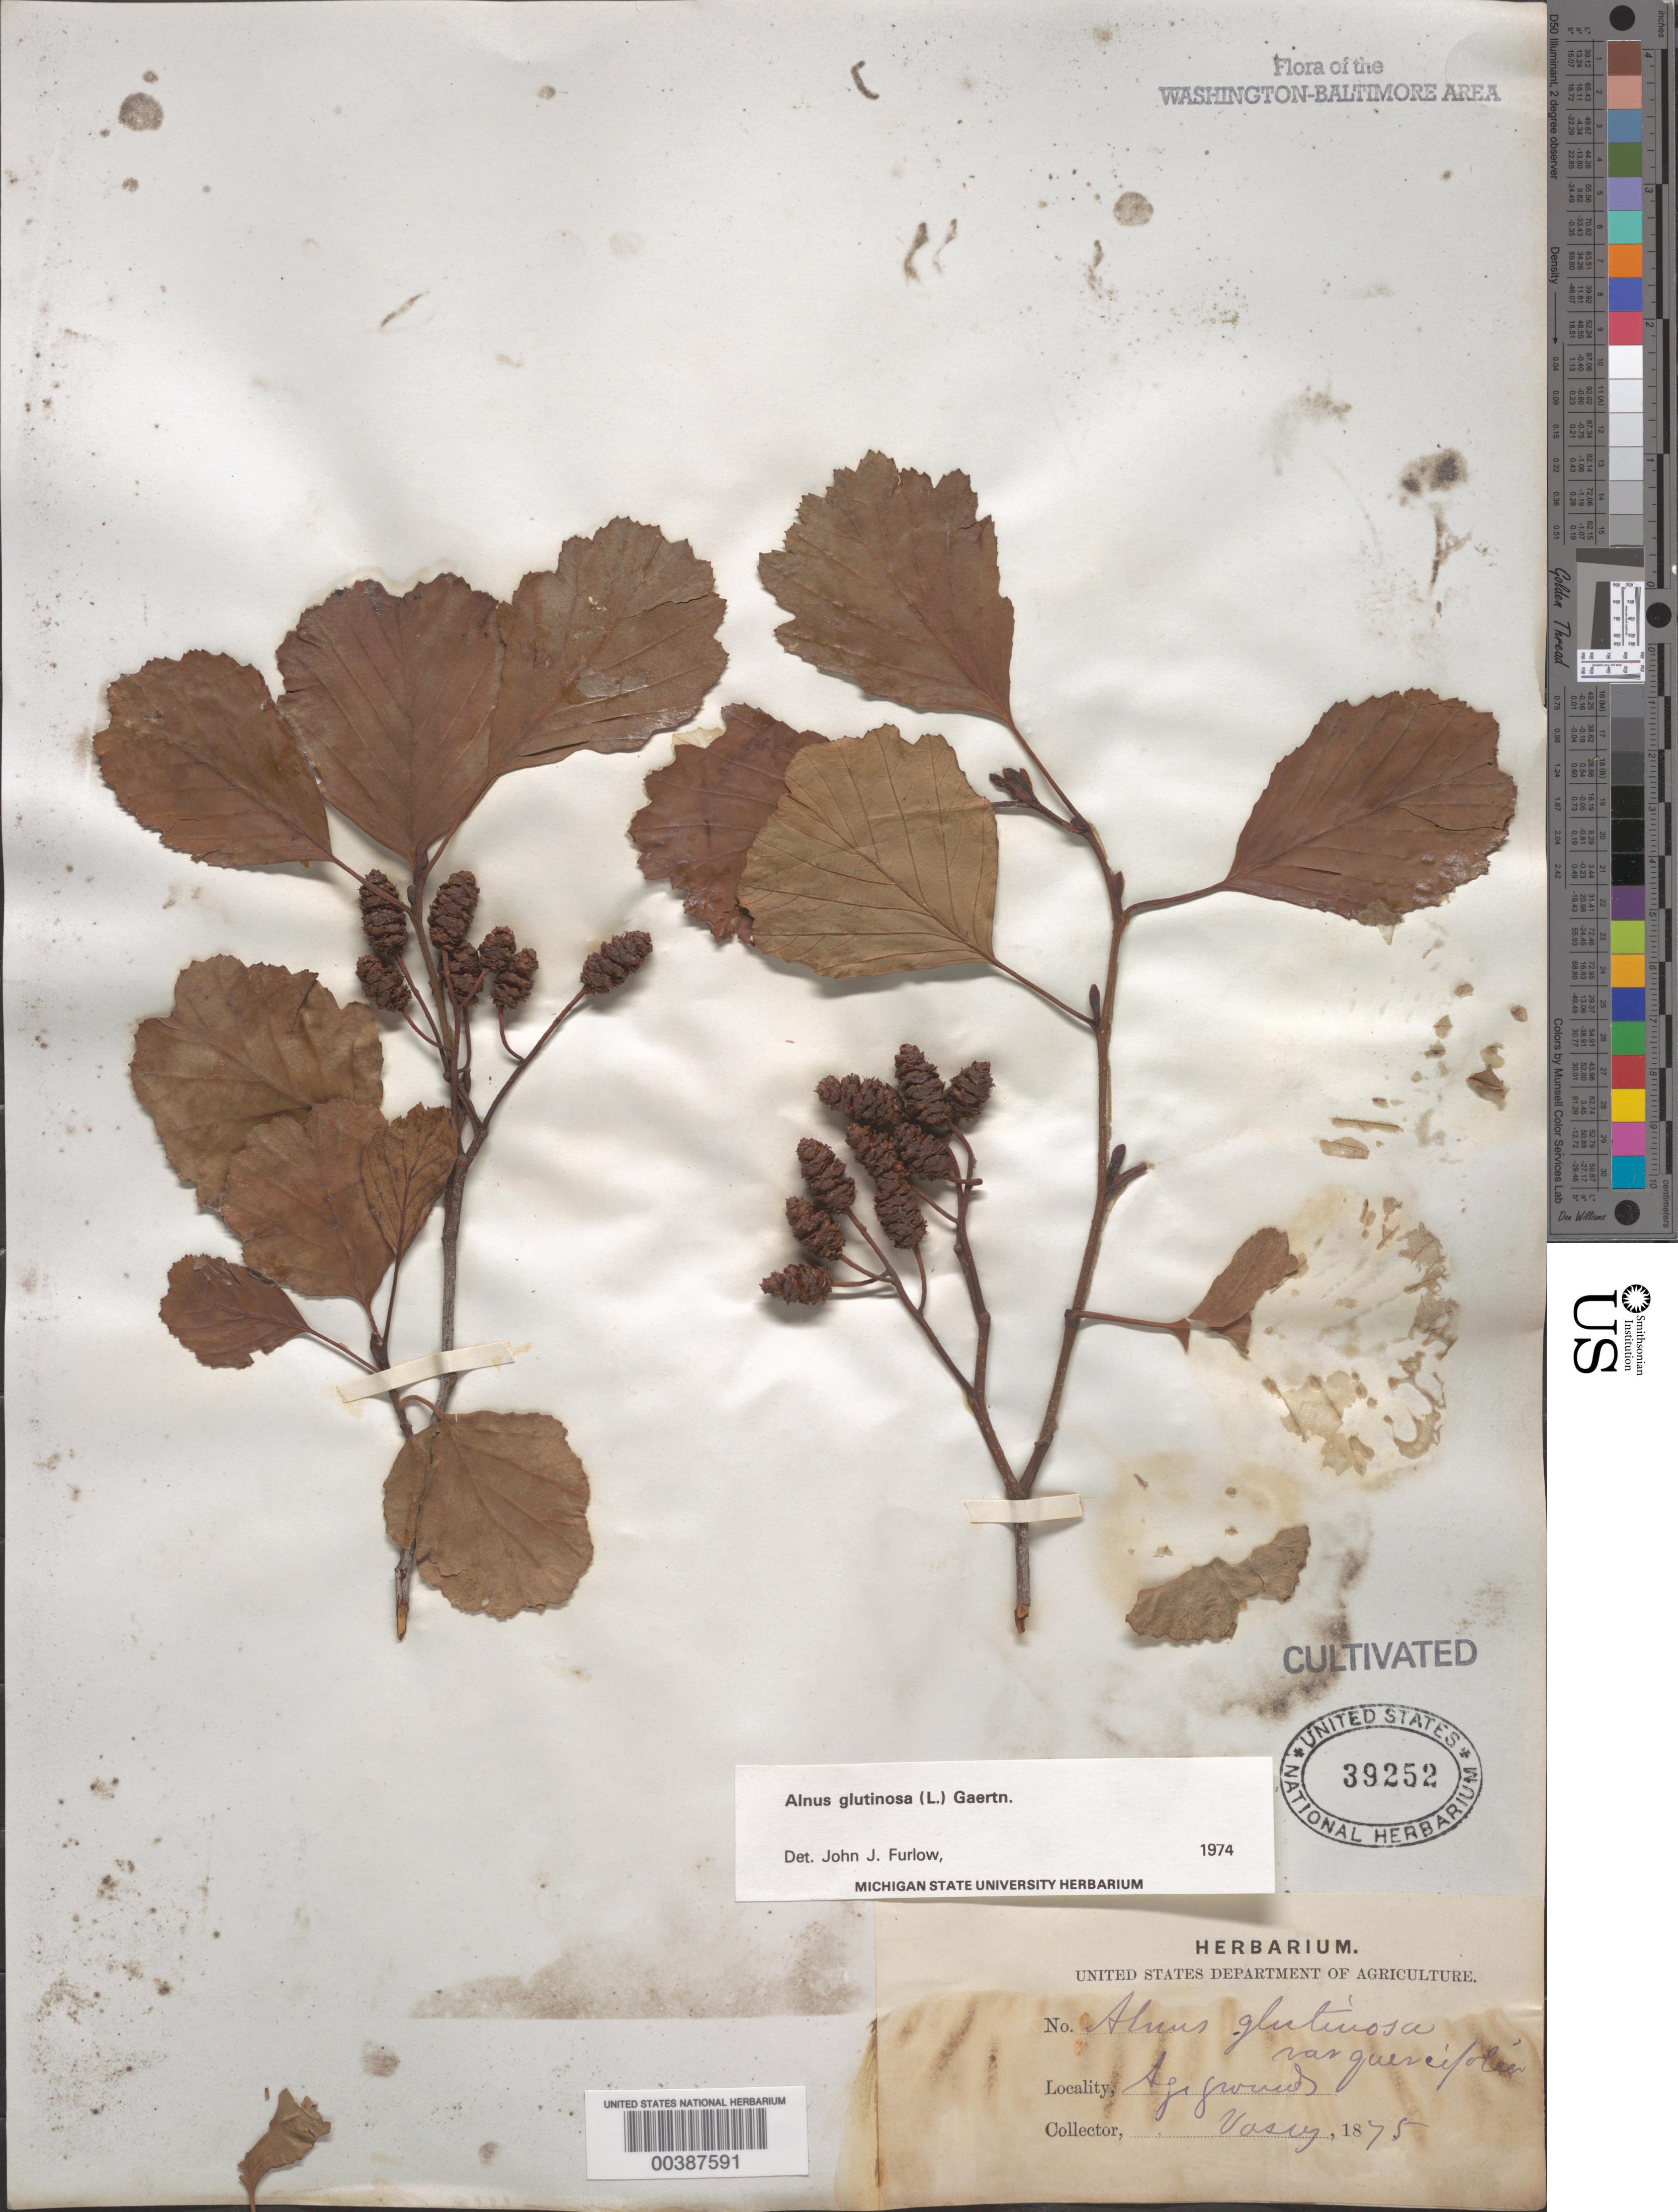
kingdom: Plantae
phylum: Tracheophyta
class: Magnoliopsida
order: Fagales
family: Betulaceae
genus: Alnus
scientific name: Alnus glutinosa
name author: (L.) Gaertn.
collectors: G. Vasey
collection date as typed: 1875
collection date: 1875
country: United States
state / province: District of Columbia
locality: Agriculture grounds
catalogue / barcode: US 39252